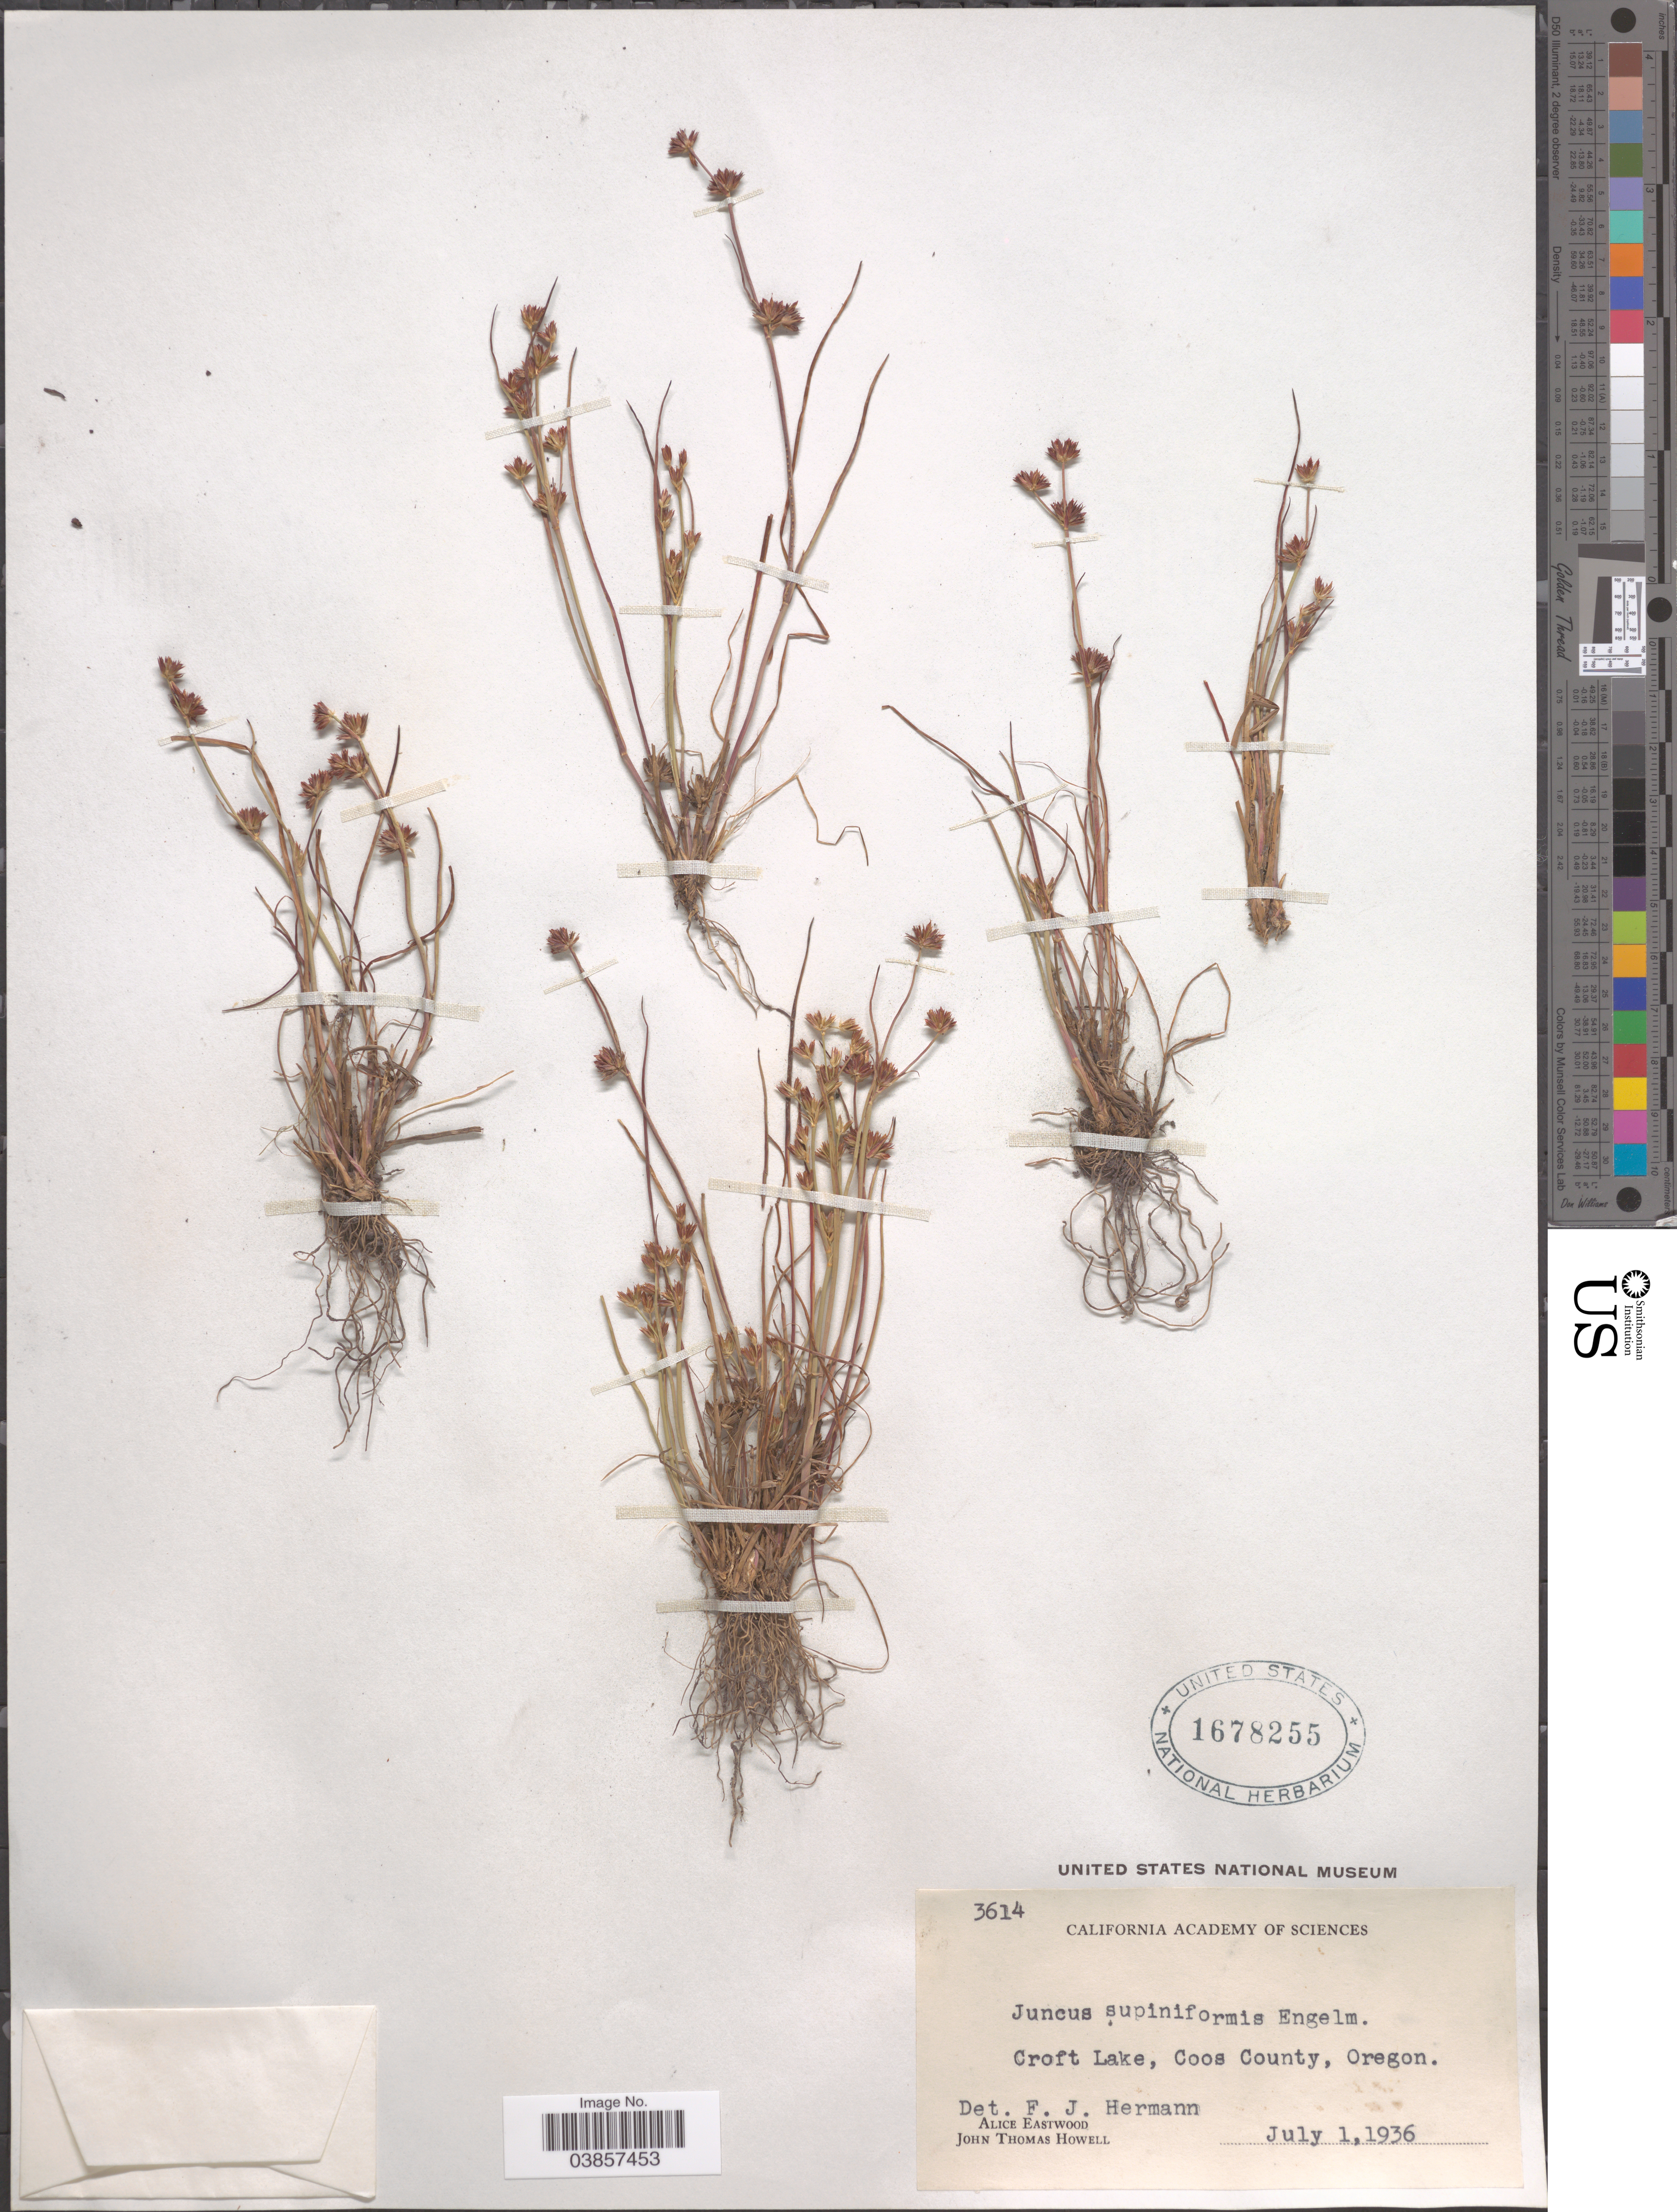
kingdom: Plantae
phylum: Tracheophyta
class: Liliopsida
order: Poales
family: Juncaceae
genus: Juncus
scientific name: Juncus supiniformis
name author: Engelm.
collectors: A. Eastwood & J. T. Howell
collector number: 3614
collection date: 1936-07-01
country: United States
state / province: Oregon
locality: Croft Lake, Coos County.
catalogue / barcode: US 1678255